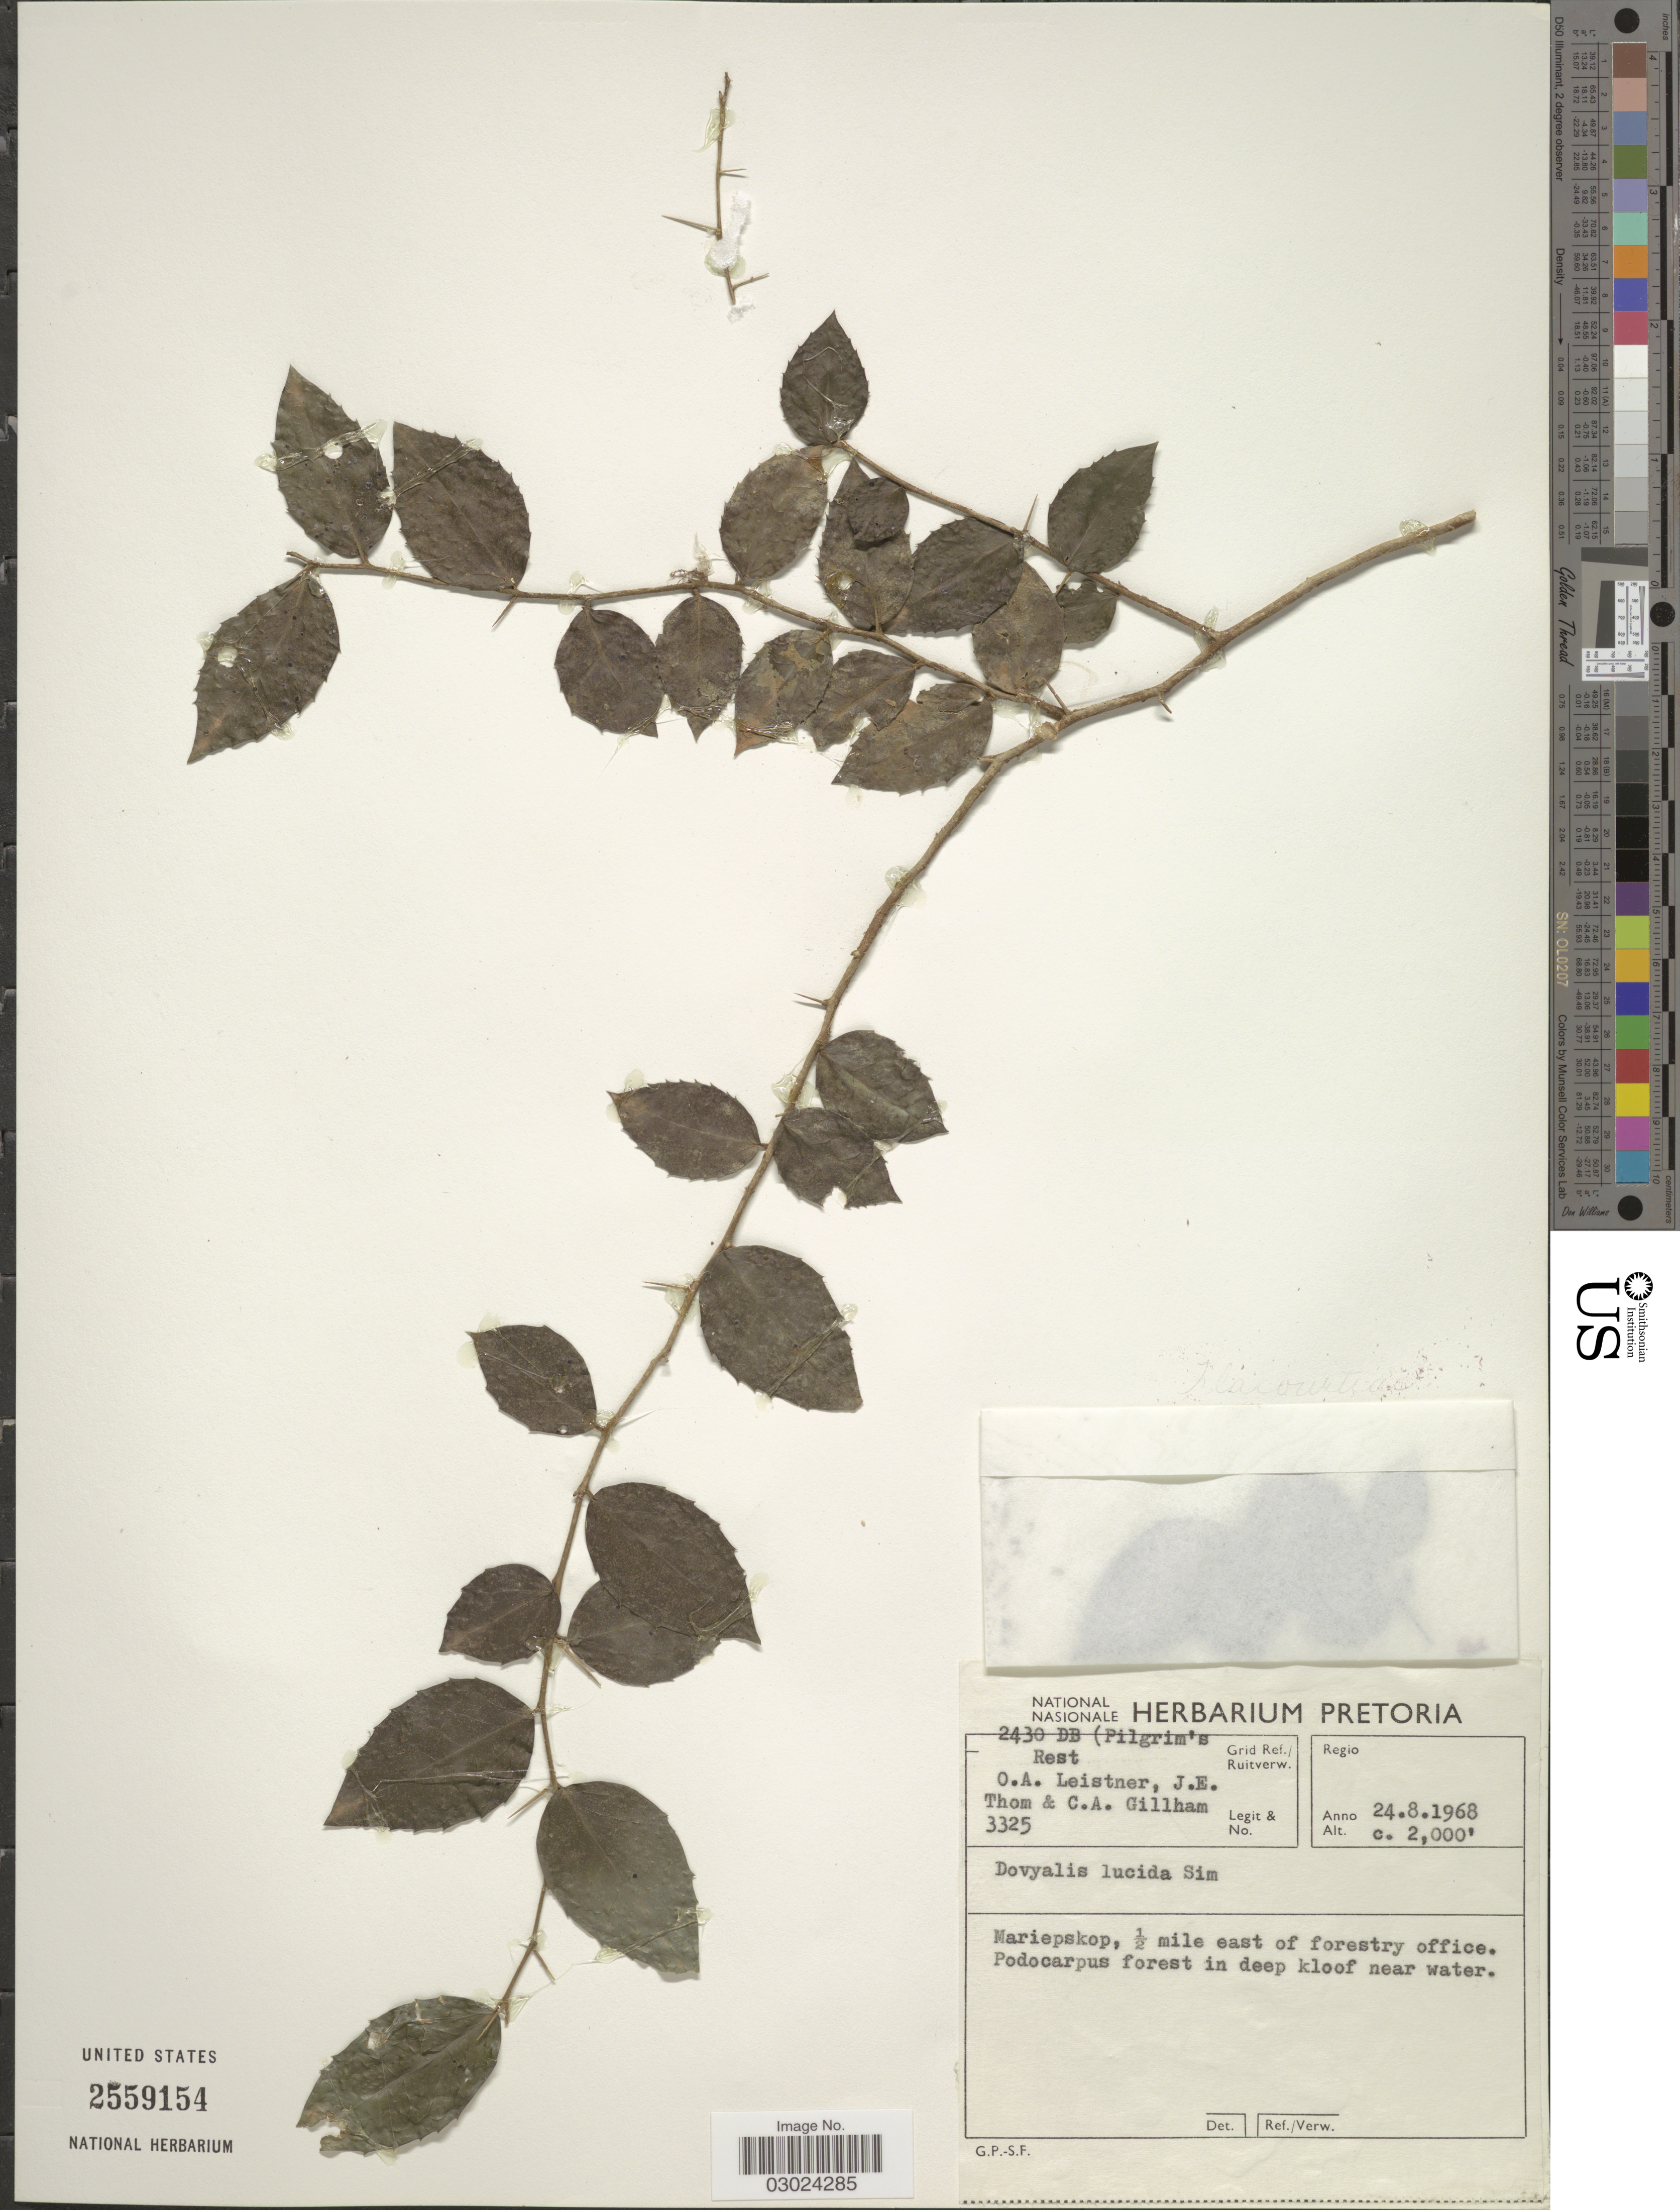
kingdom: Plantae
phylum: Tracheophyta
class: Magnoliopsida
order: Malpighiales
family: Salicaceae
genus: Dovyalis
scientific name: Dovyalis lucida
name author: Sim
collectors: O. A. Leistner, J. Thom & C. Gillham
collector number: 3325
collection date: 1968-08-24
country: South Africa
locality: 2430 DB (Pilgrim's Rest) Grid Ref./ Ruitverw. Mariepskop, ½ mile east of forestry office.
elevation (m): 610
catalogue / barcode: US 2559154